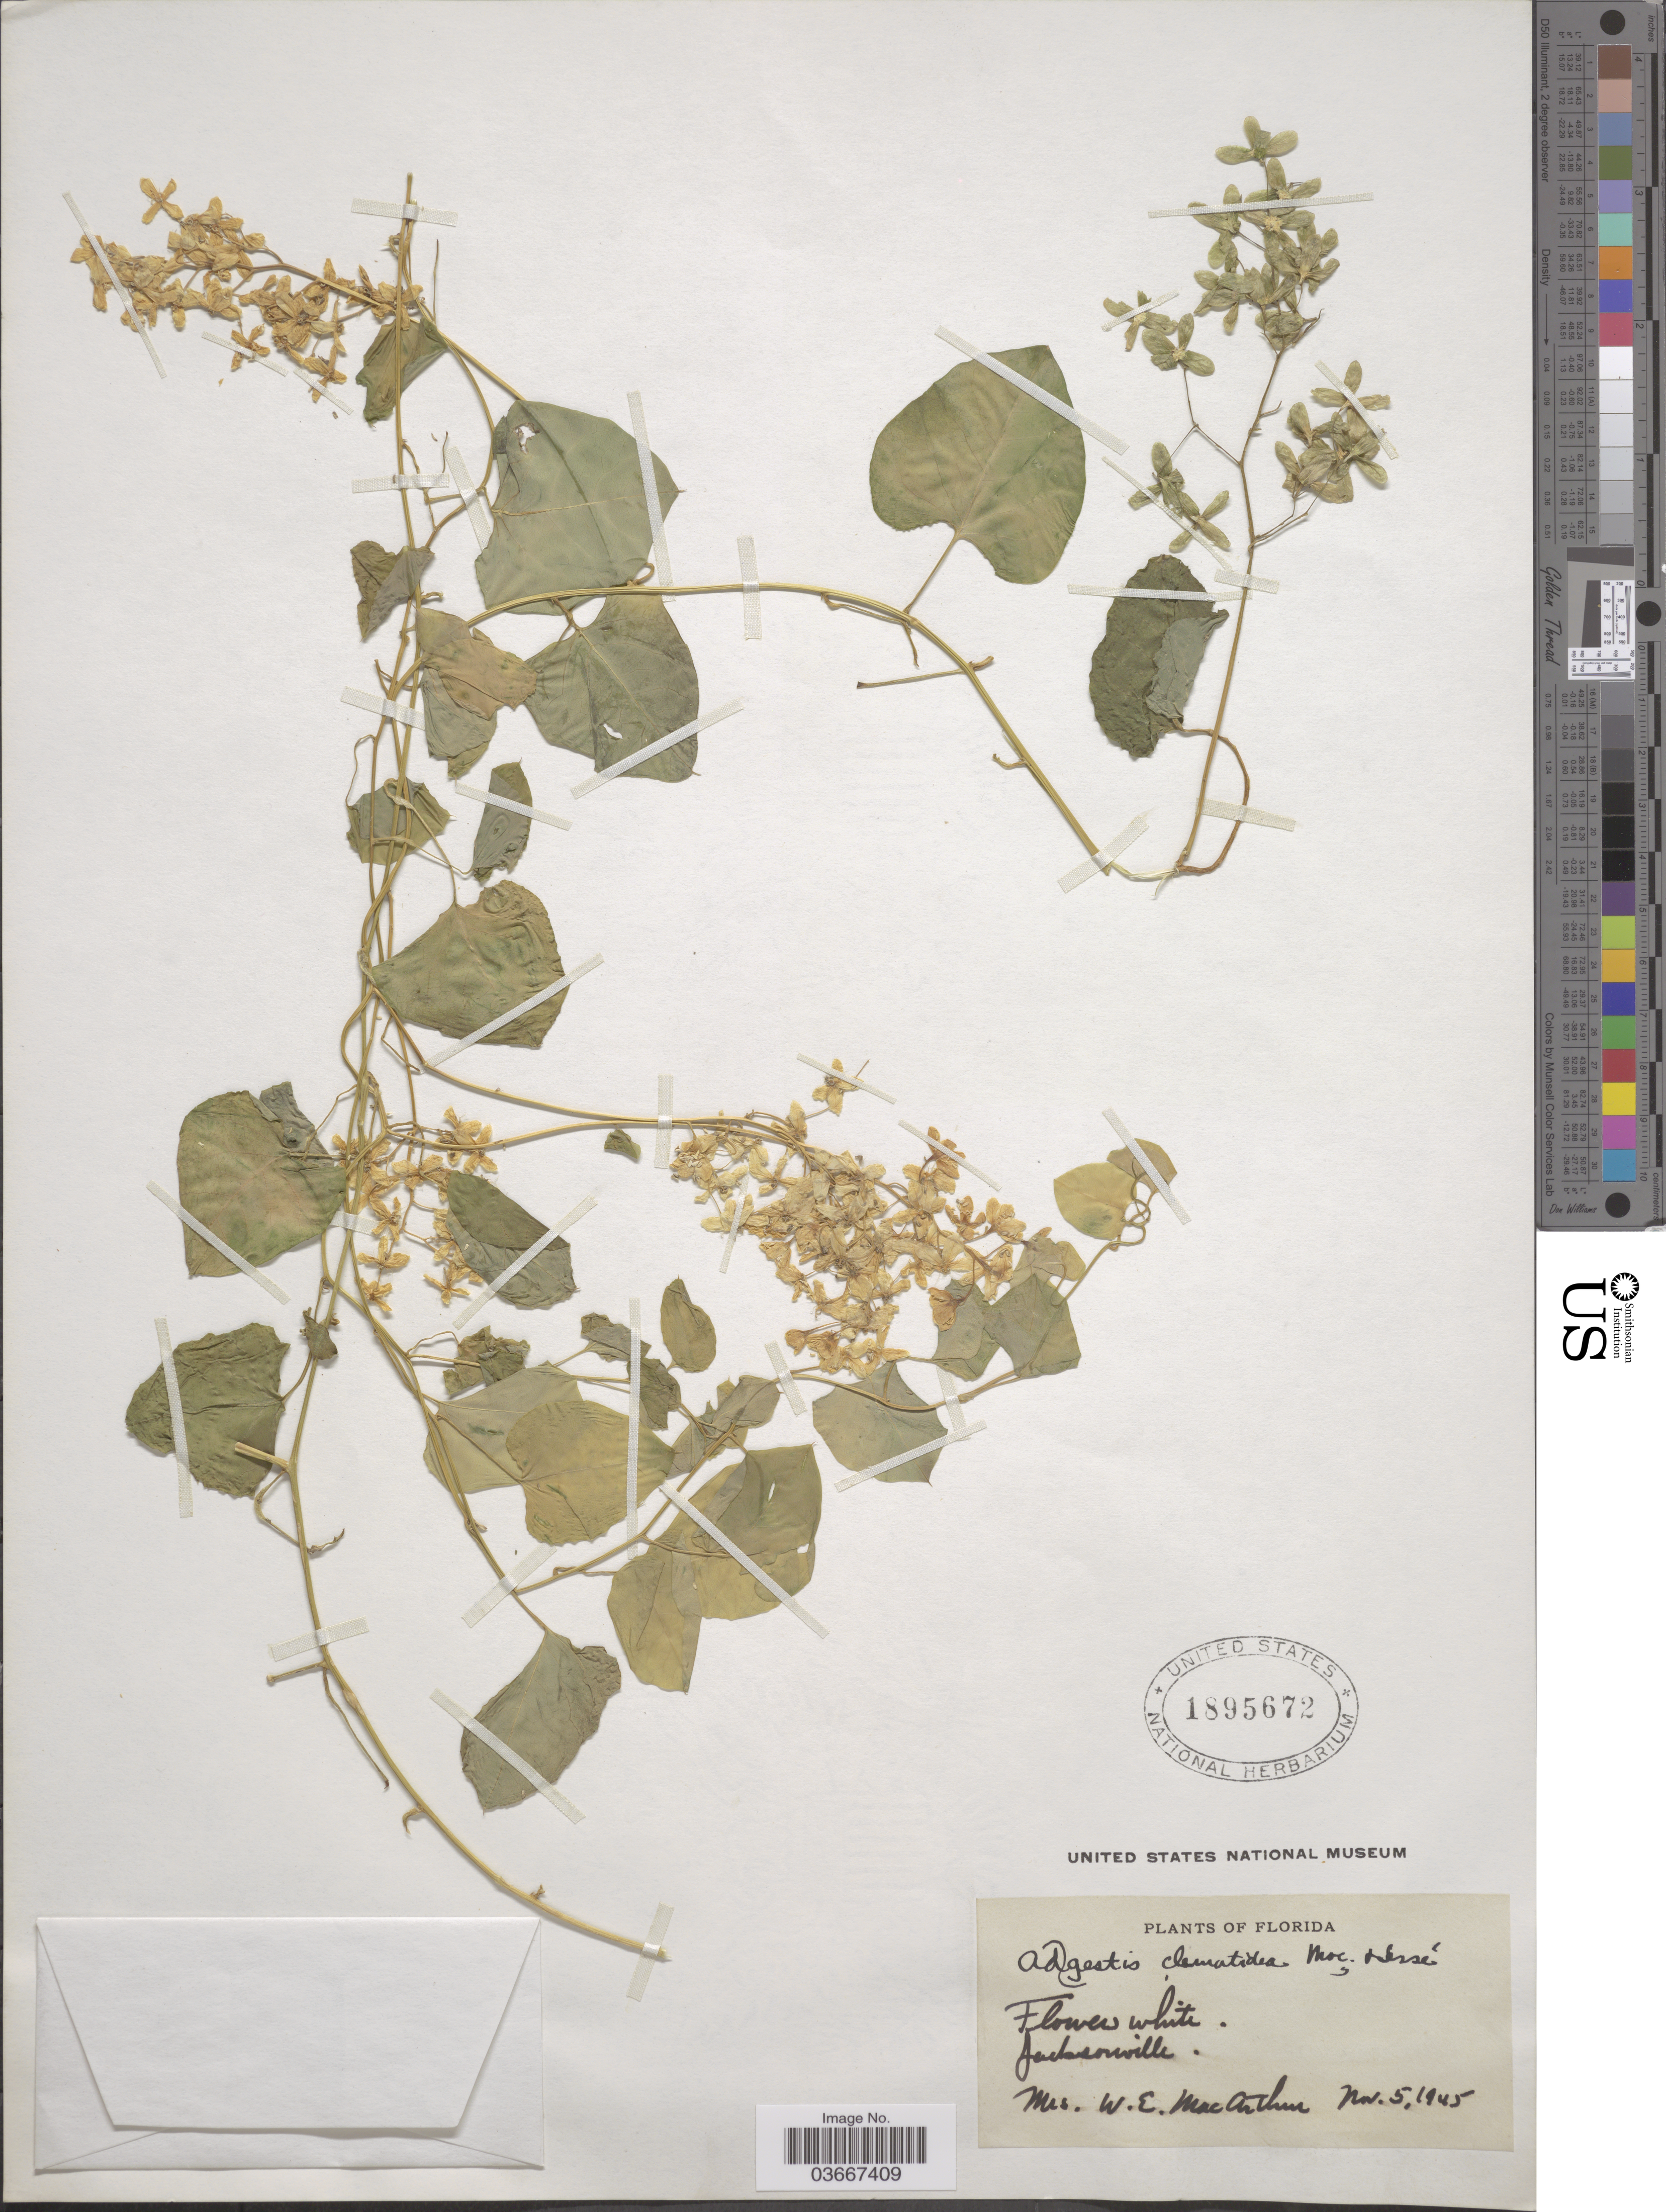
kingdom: Plantae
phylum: Tracheophyta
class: Magnoliopsida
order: Caryophyllales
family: Agdestidaceae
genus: Agdestis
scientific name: Agdestis clematidea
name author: Moc. & Sessé ex DC.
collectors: W. MacArthur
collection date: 1945-11-05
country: United States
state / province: Florida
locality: Jacksonville.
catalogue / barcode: US 1895672